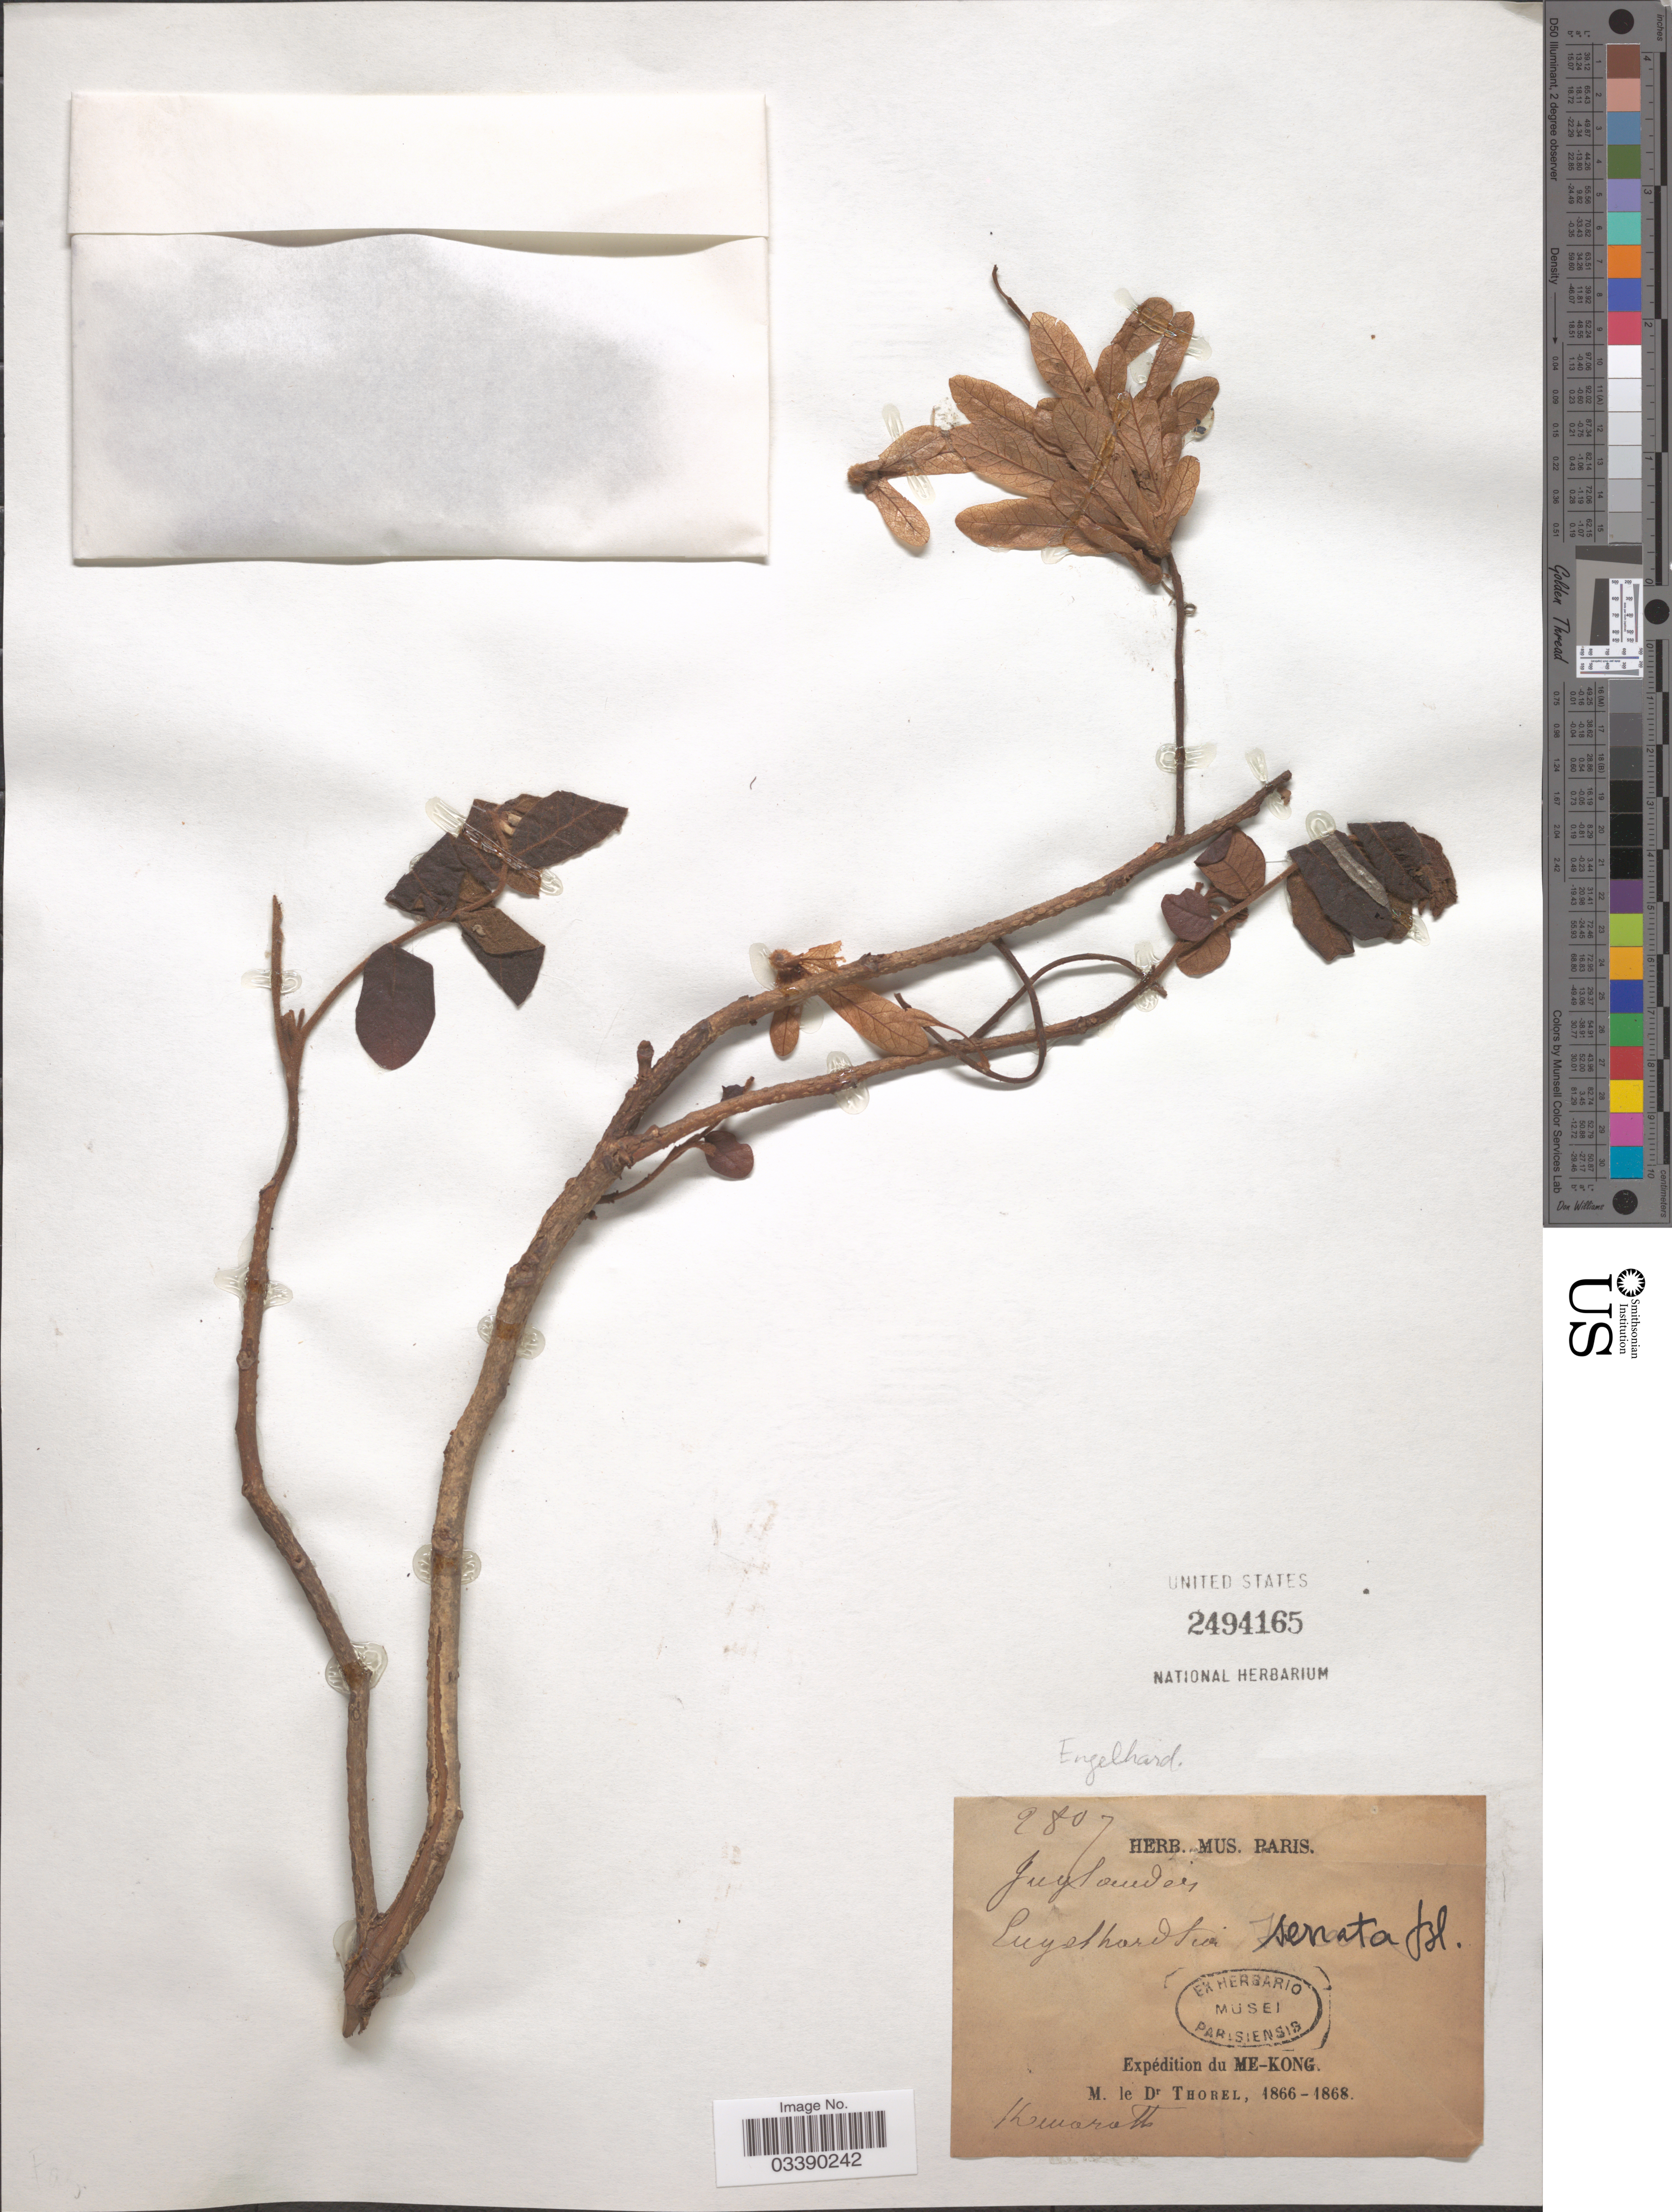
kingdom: Plantae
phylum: Tracheophyta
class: Magnoliopsida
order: Fagales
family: Juglandaceae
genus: Engelhardia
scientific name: Engelhardia serrata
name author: Blume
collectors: C. Thorel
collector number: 2807*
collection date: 1866/1868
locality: Me-Kong, Kewarath [interpreted].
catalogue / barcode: US 2494165